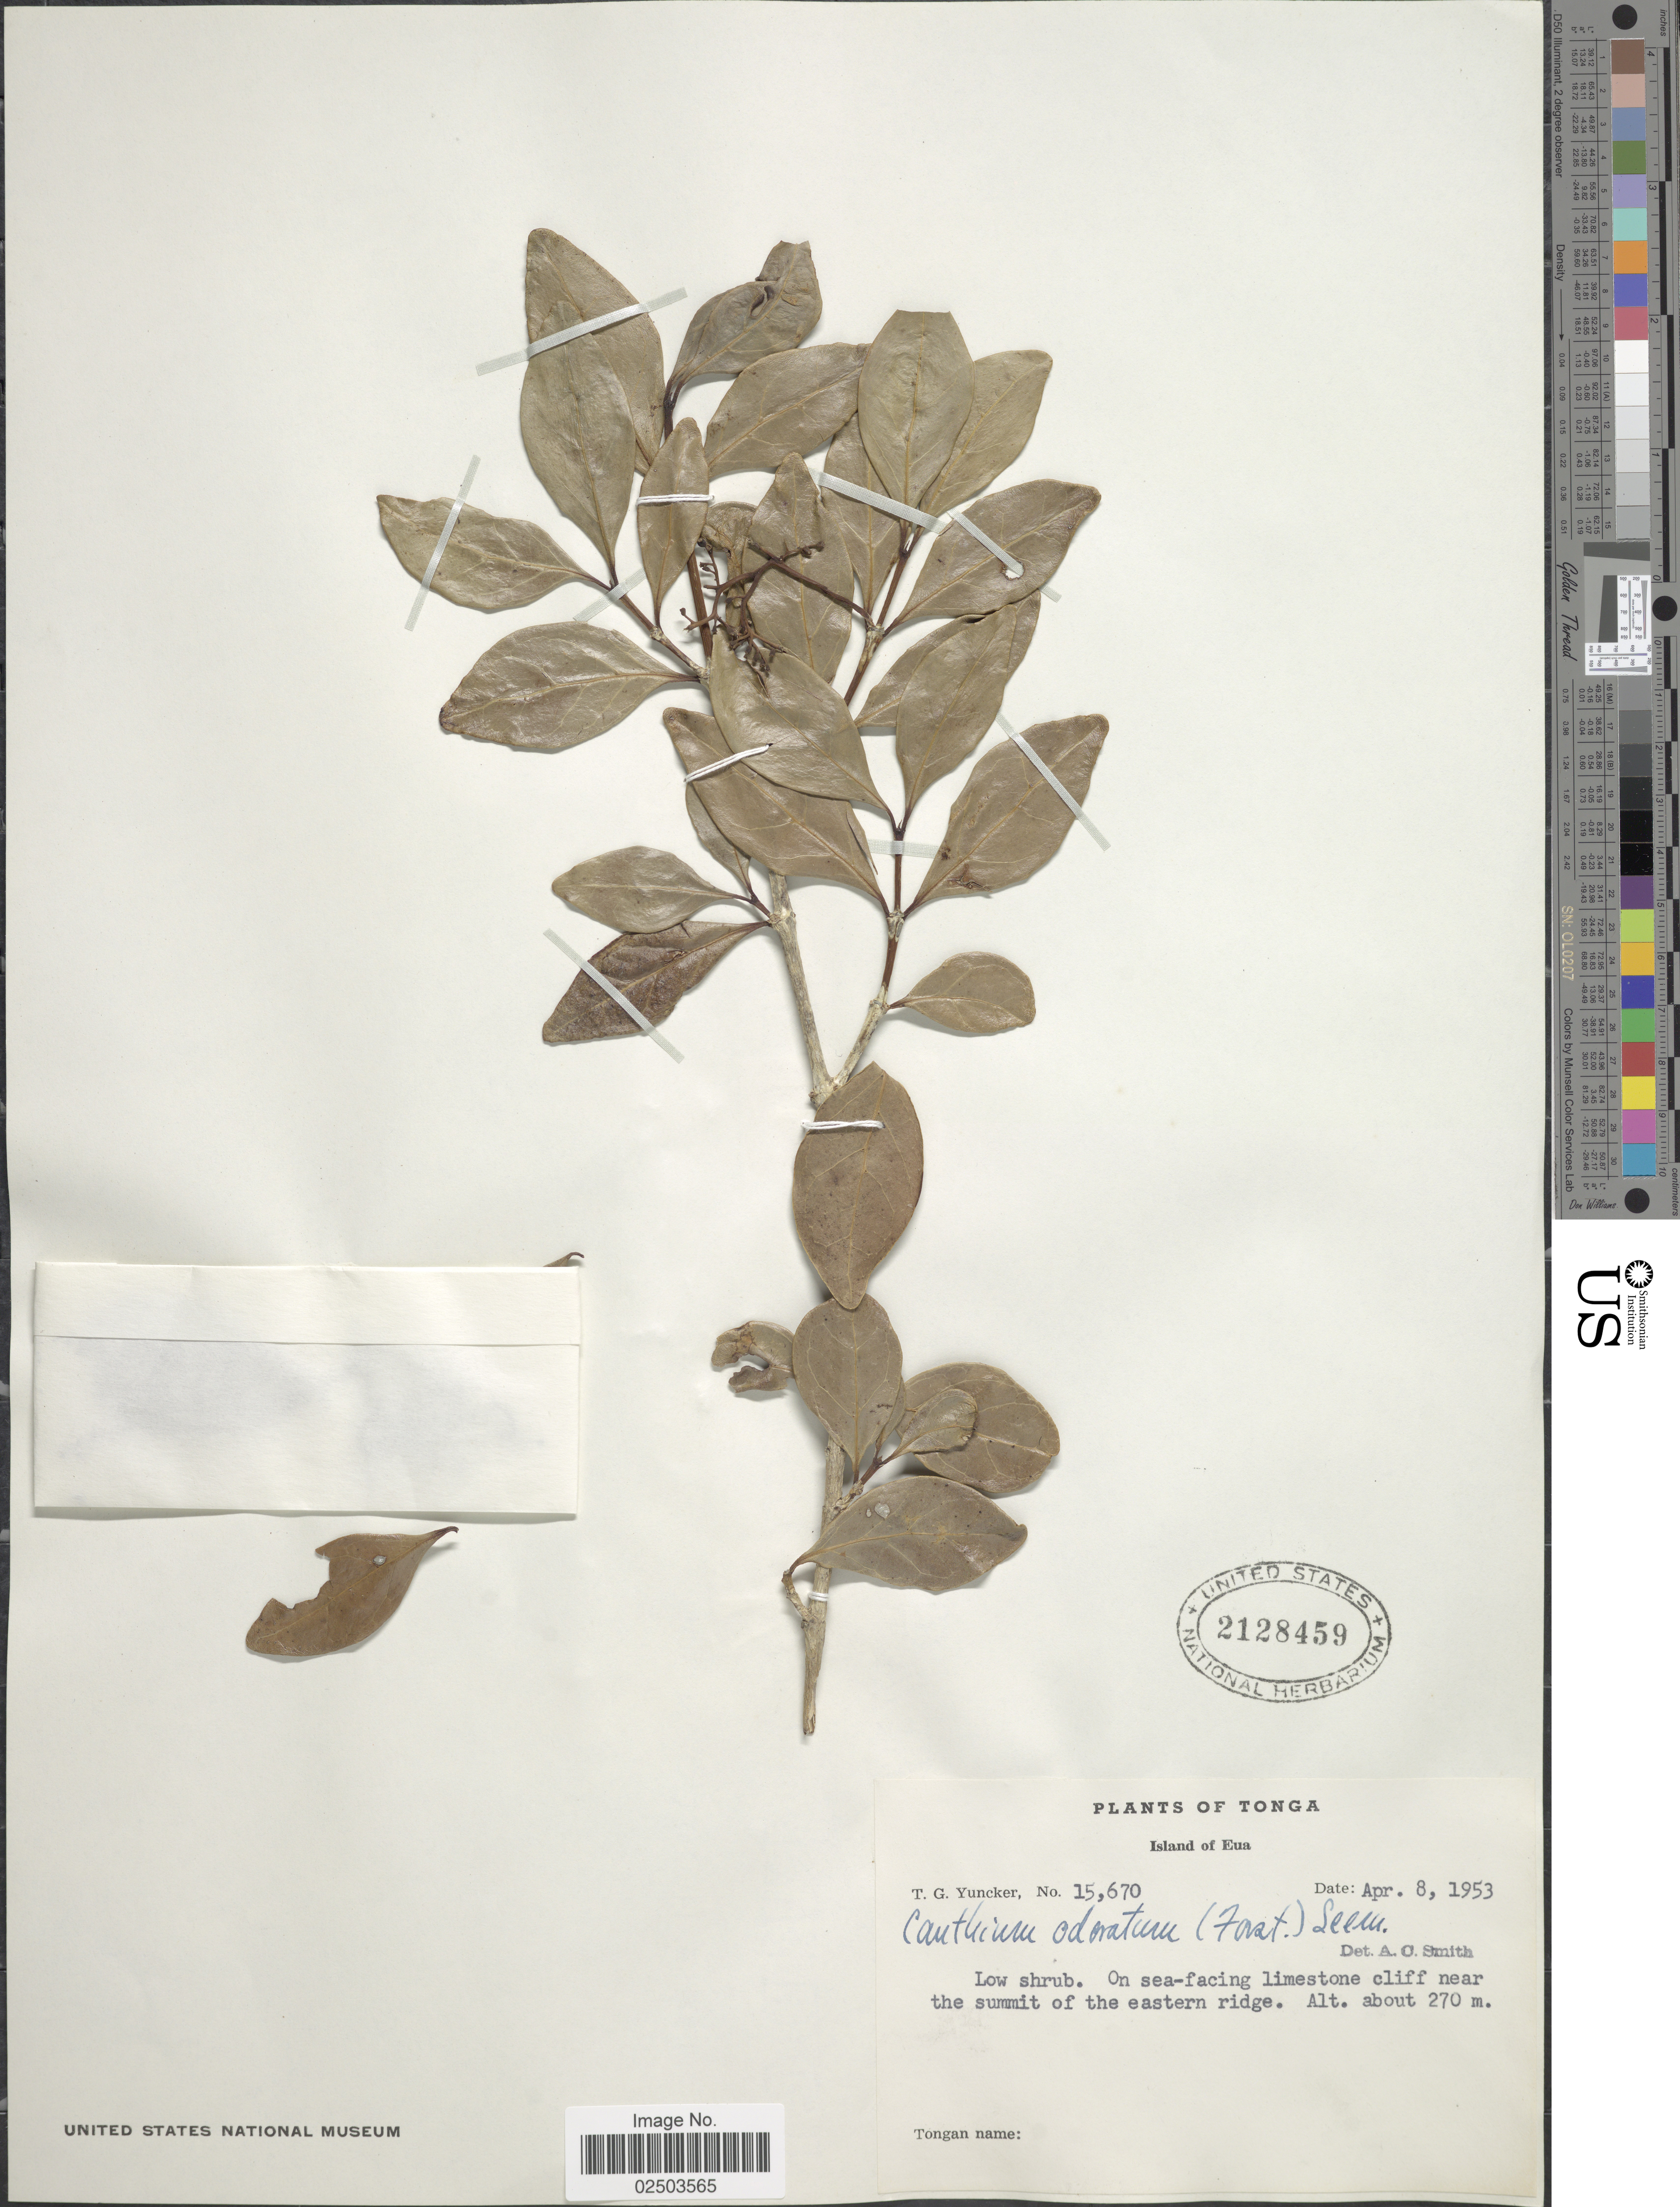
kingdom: Plantae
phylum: Tracheophyta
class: Magnoliopsida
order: Gentianales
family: Rubiaceae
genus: Psydrax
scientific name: Psydrax odorata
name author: (G. Forst.) A.C. Sm. & S.P. Darwin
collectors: T. G. Yuncker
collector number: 15670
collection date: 1953-04-08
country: Tonga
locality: Island of Eua. On sea-facing limestone cliff near the summit of the eastern ridge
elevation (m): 270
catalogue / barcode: US 2128459